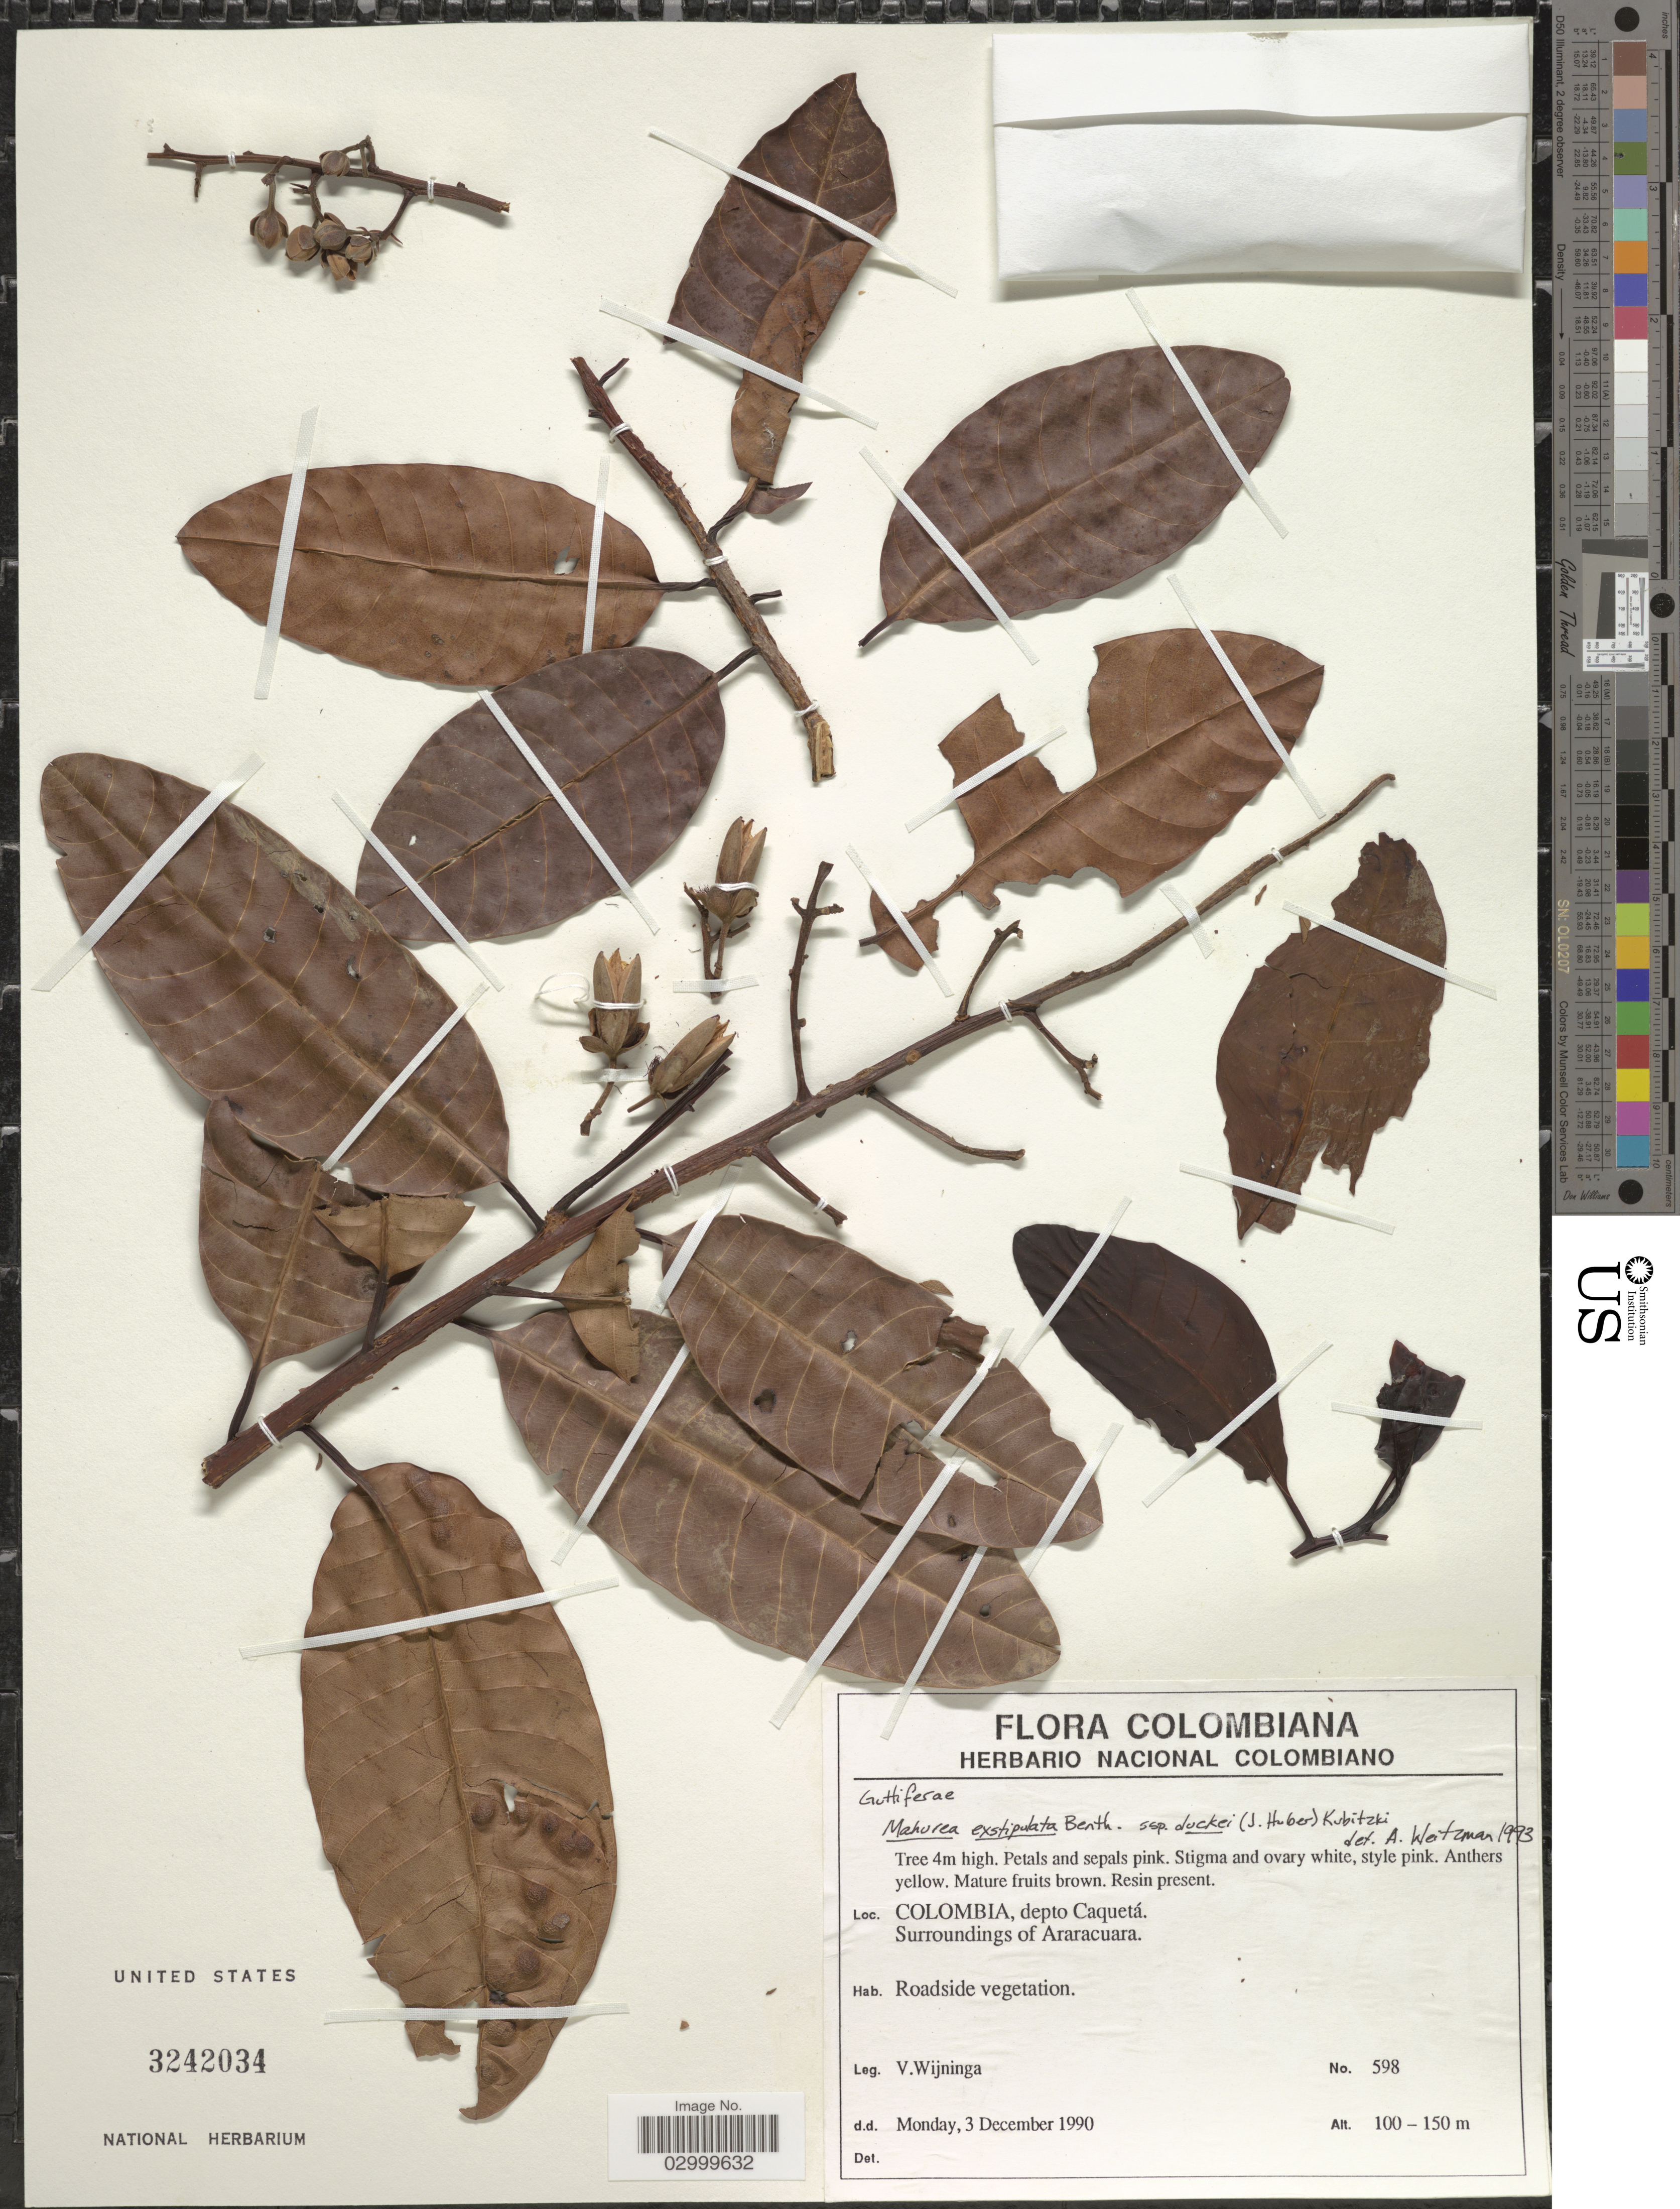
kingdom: Plantae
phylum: Tracheophyta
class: Magnoliopsida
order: Malpighiales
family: Calophyllaceae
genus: Mahurea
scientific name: Mahurea exstipulata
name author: Benth.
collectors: V. Wijninga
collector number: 598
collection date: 1990-12-03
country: Colombia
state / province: Caquetá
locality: Depto Caquetá, Surroundings of Araracuara.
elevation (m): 100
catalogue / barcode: US 3242034